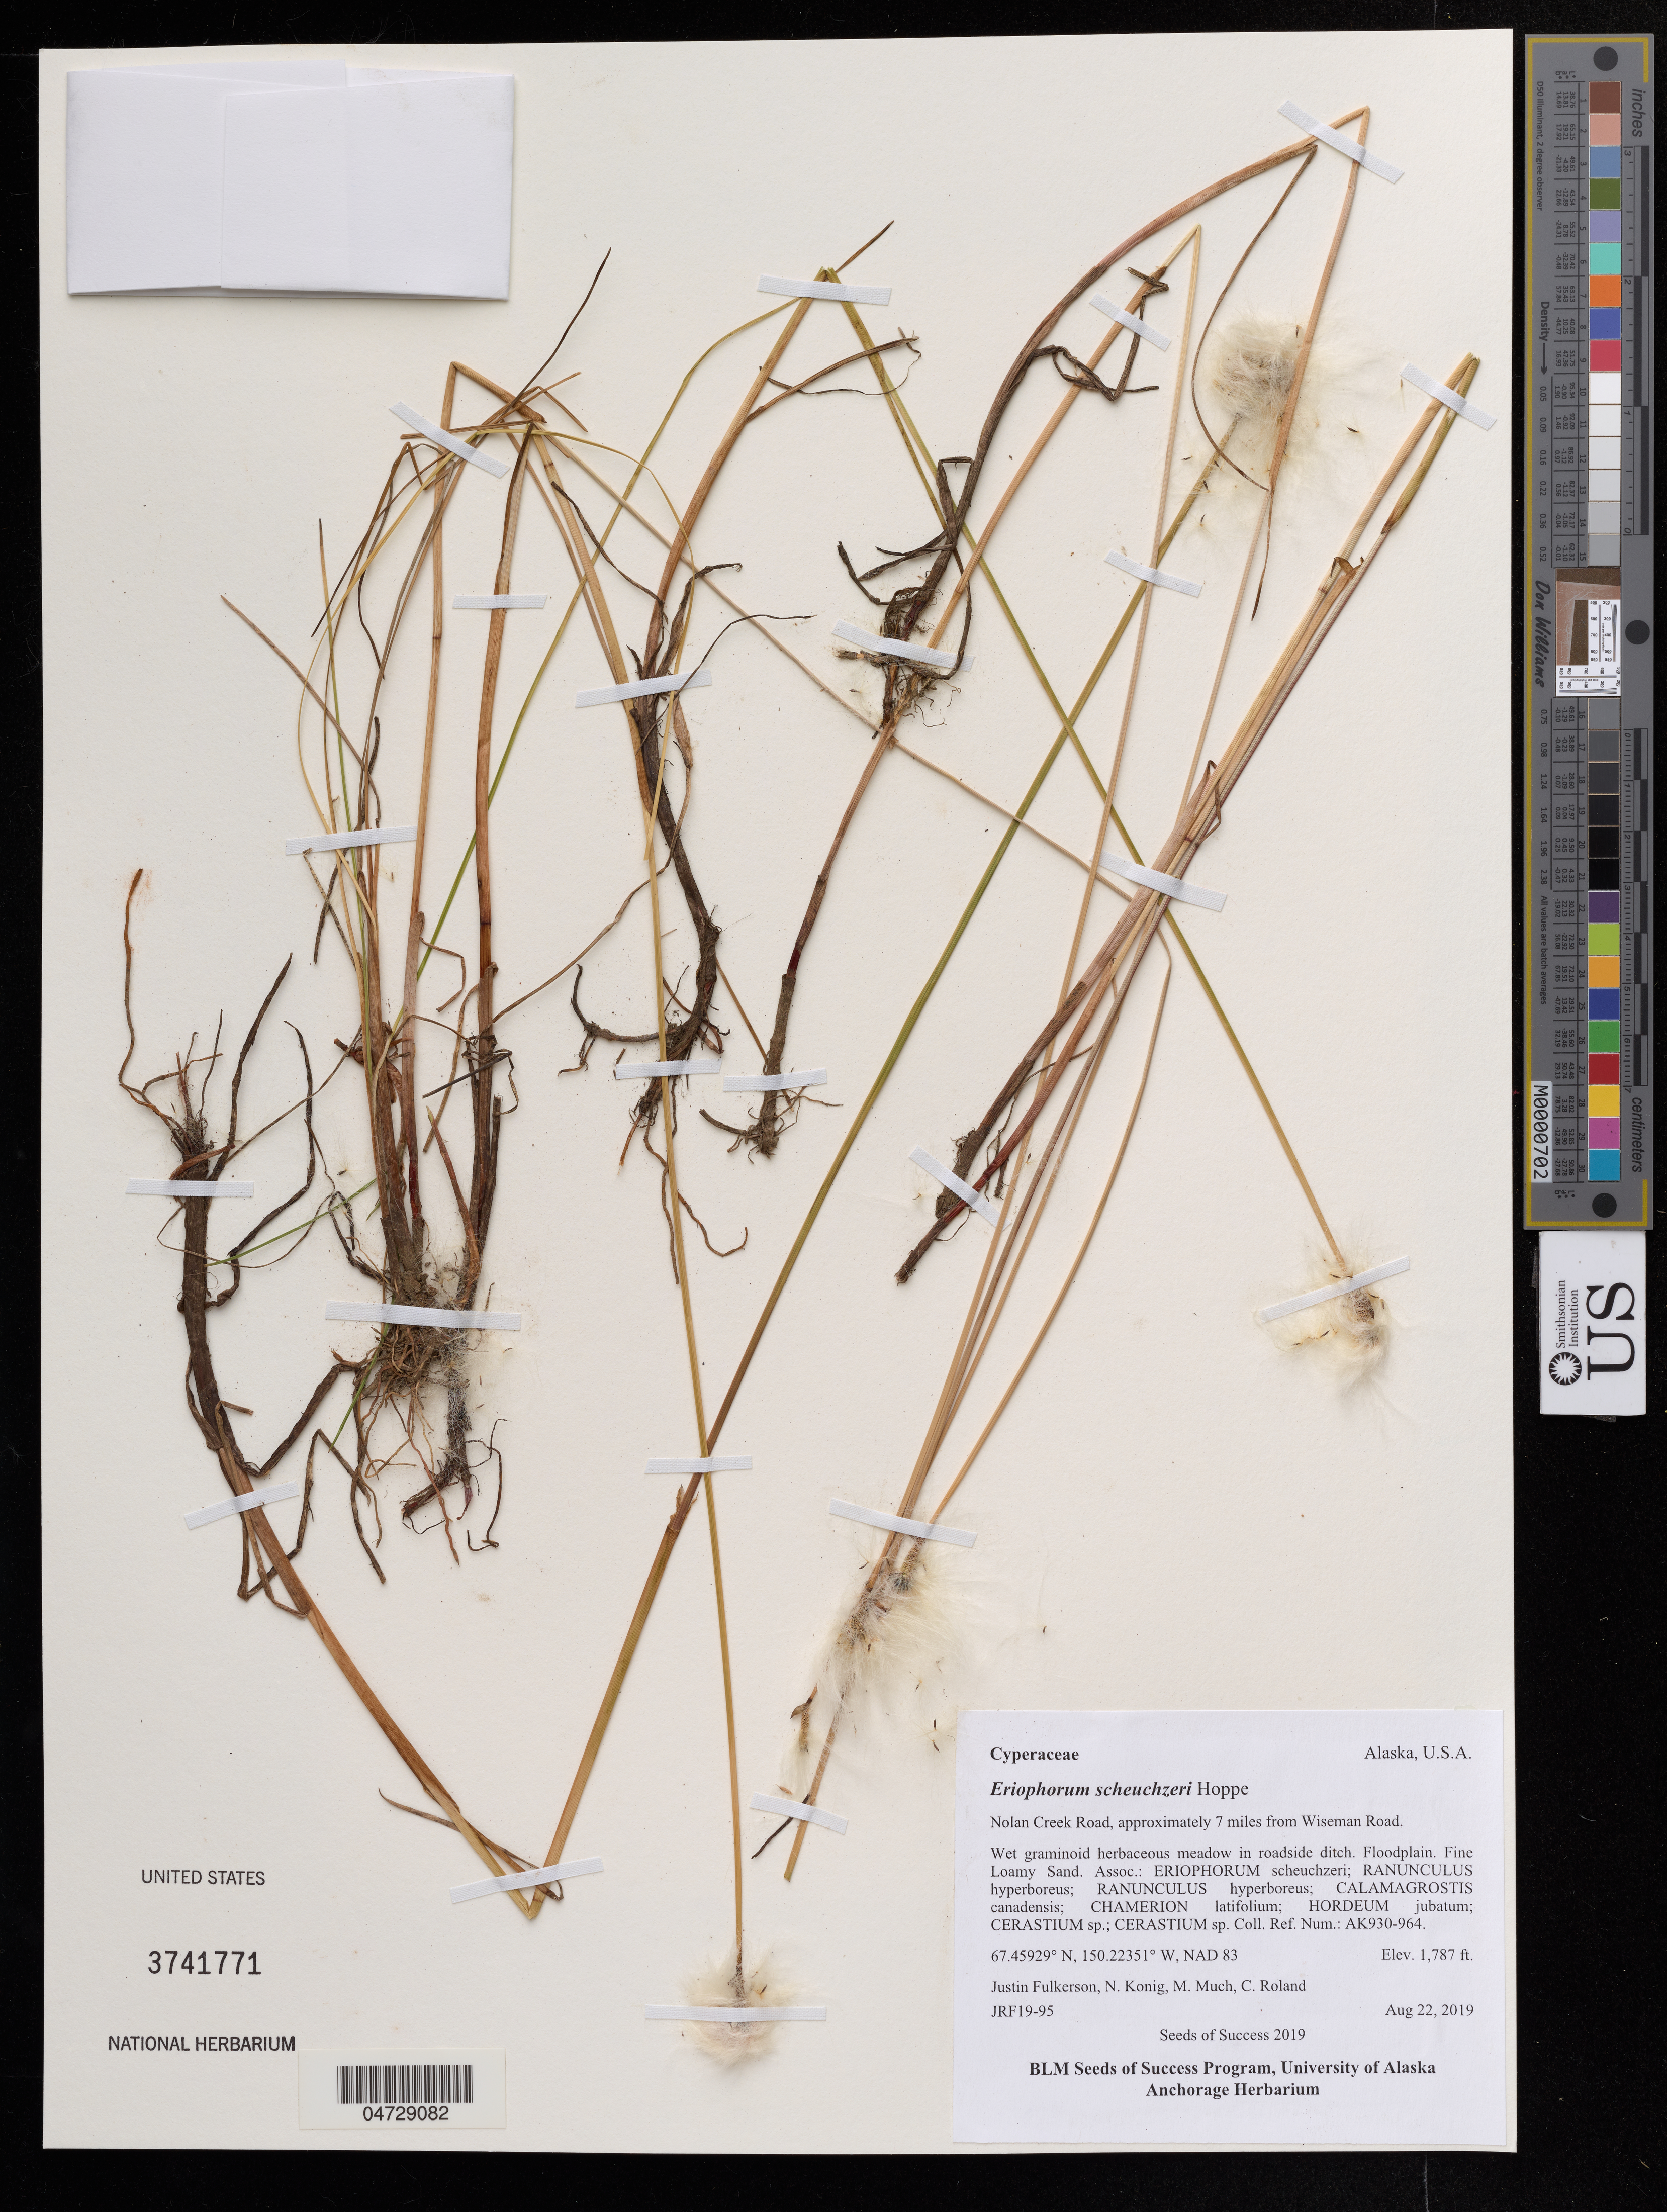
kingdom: Plantae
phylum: Tracheophyta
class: Liliopsida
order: Poales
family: Cyperaceae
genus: Eriophorum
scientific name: Eriophorum scheuchzeri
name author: Hoppe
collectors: J. Fulkerson, N. Konig & C. Roland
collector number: JRF19-95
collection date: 2019-08-22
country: United States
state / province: Alaska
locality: Nolan Creek Road, approximately 7 miles from Wiseman Road.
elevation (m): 545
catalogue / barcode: US 3741771